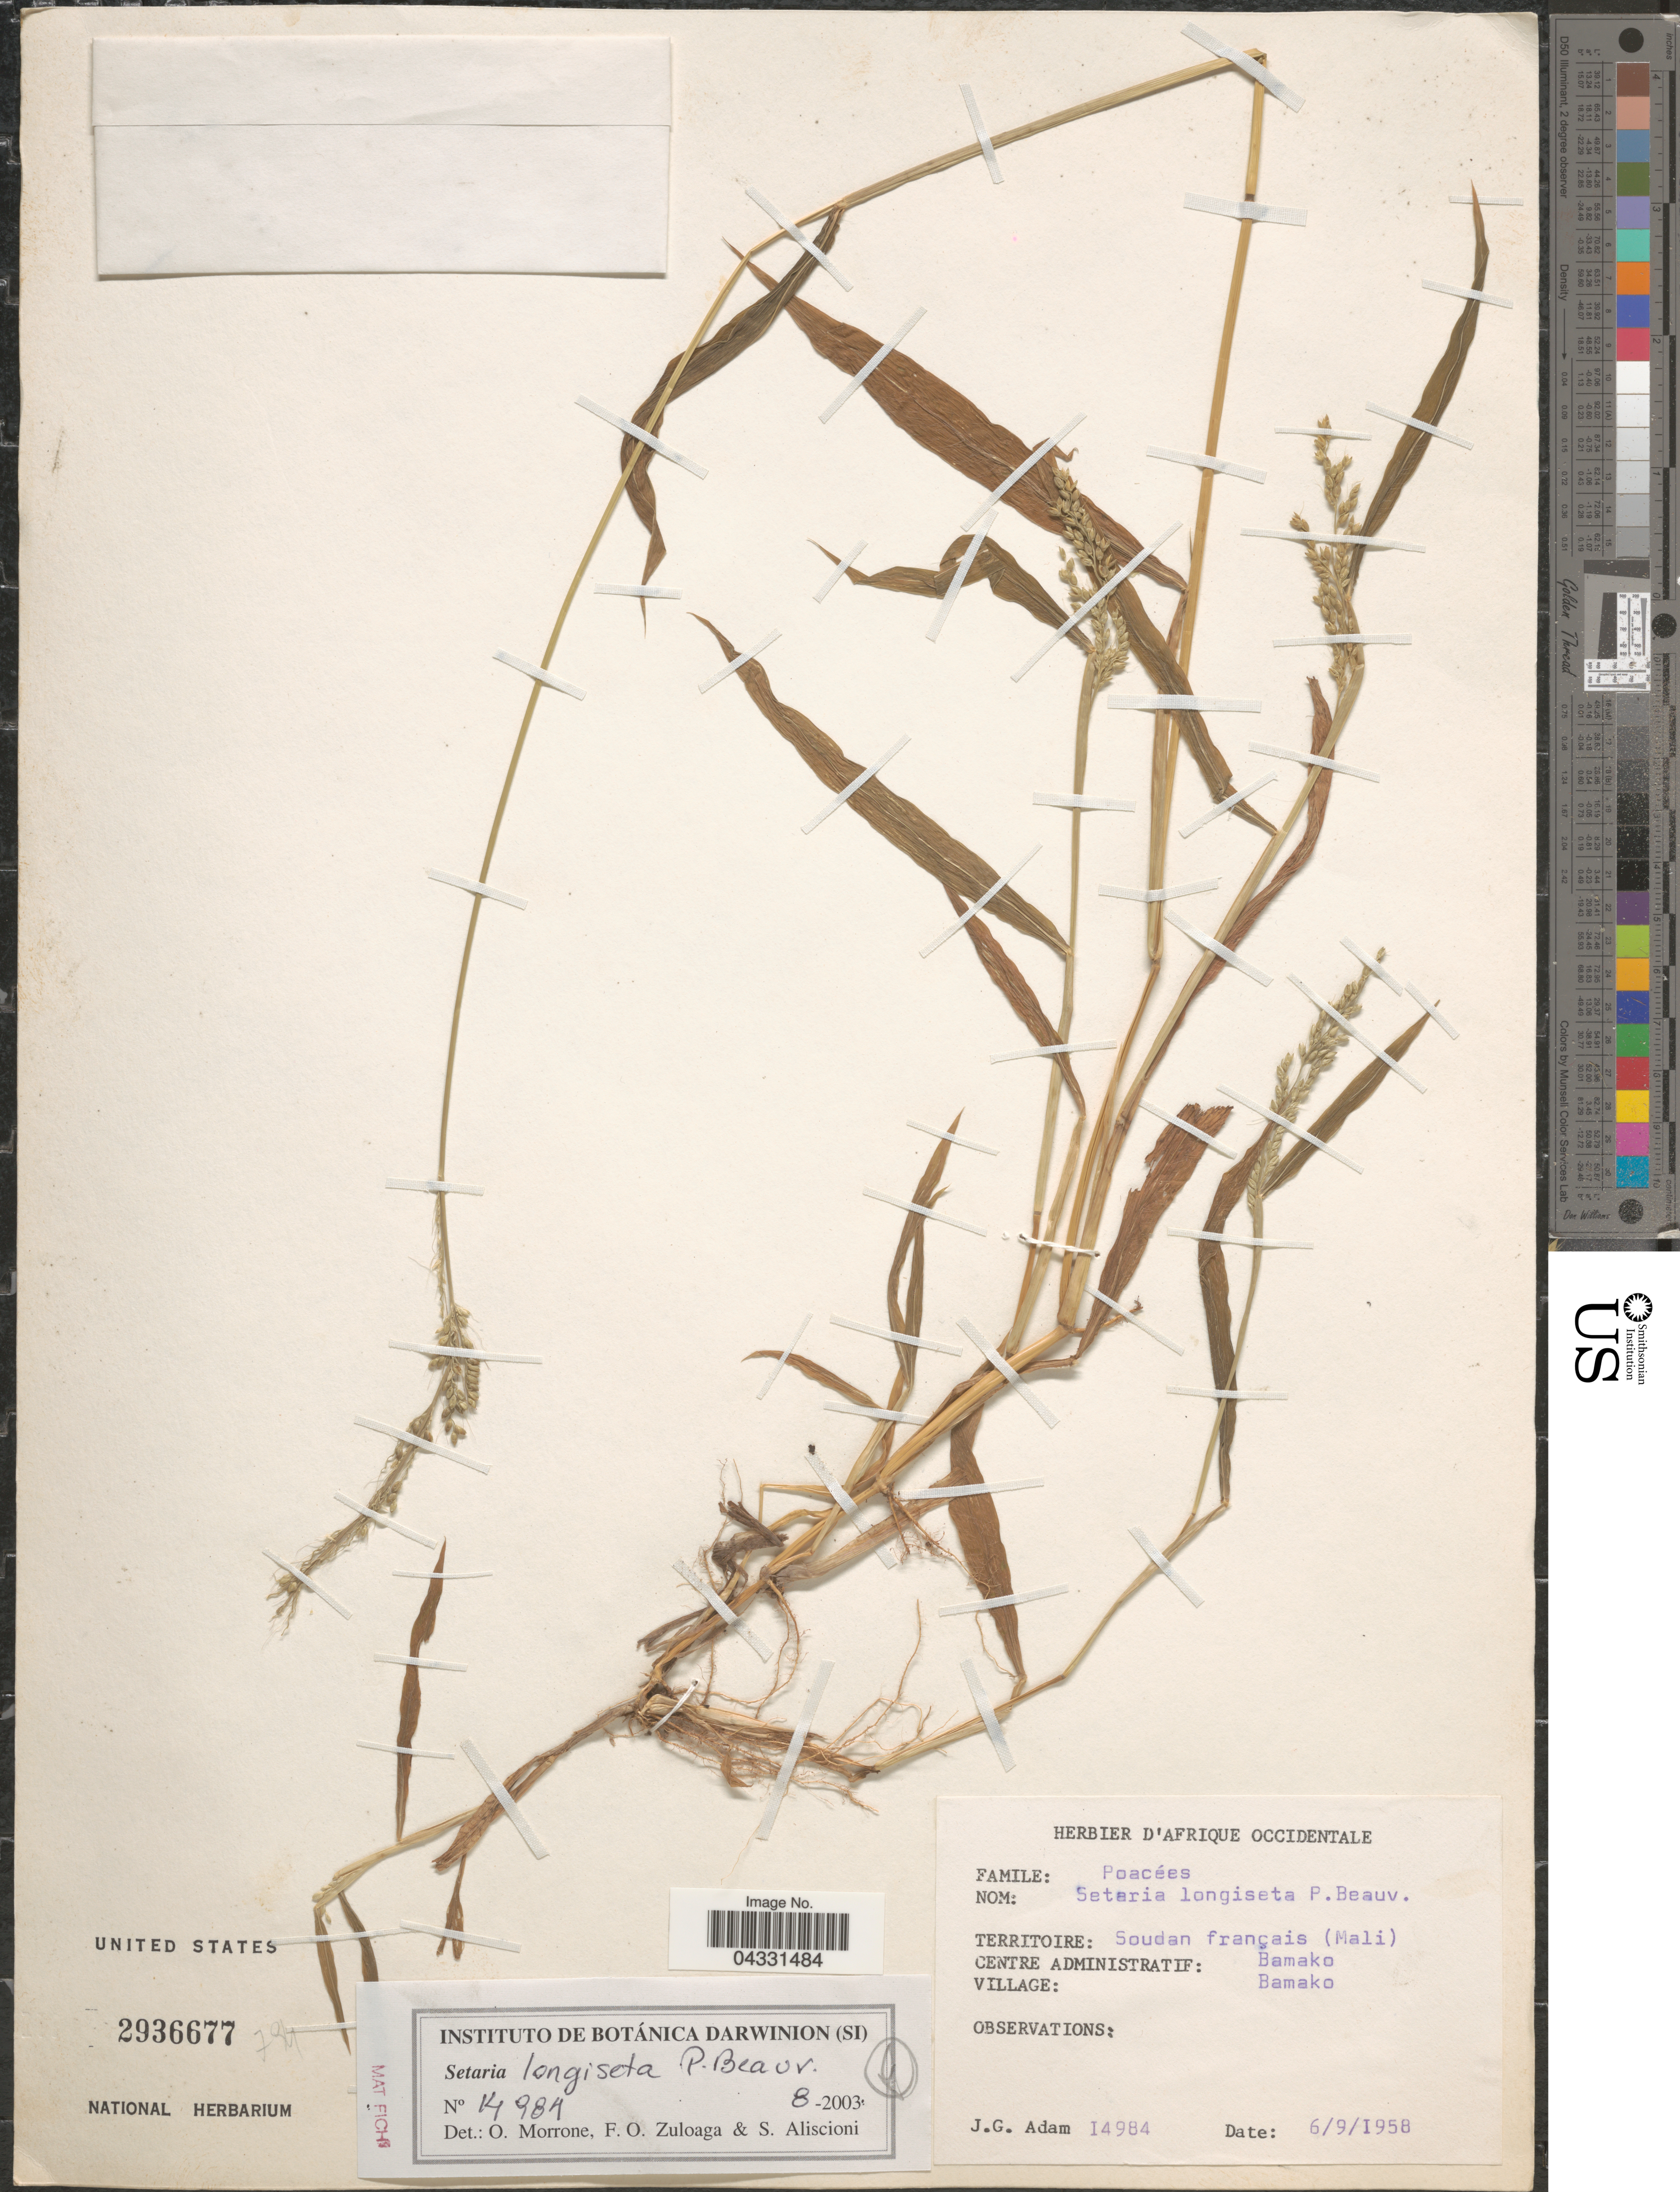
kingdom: Plantae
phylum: Tracheophyta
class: Liliopsida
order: Poales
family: Poaceae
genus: Setaria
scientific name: Setaria longiseta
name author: P. Beauv.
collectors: J. Adam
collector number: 14984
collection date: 1958-09-06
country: Mali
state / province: Bamako Capital District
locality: Territoire: Soudan français (Mali). Centre Administratif: Bamako. Village: Bamako.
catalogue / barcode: US 2936677